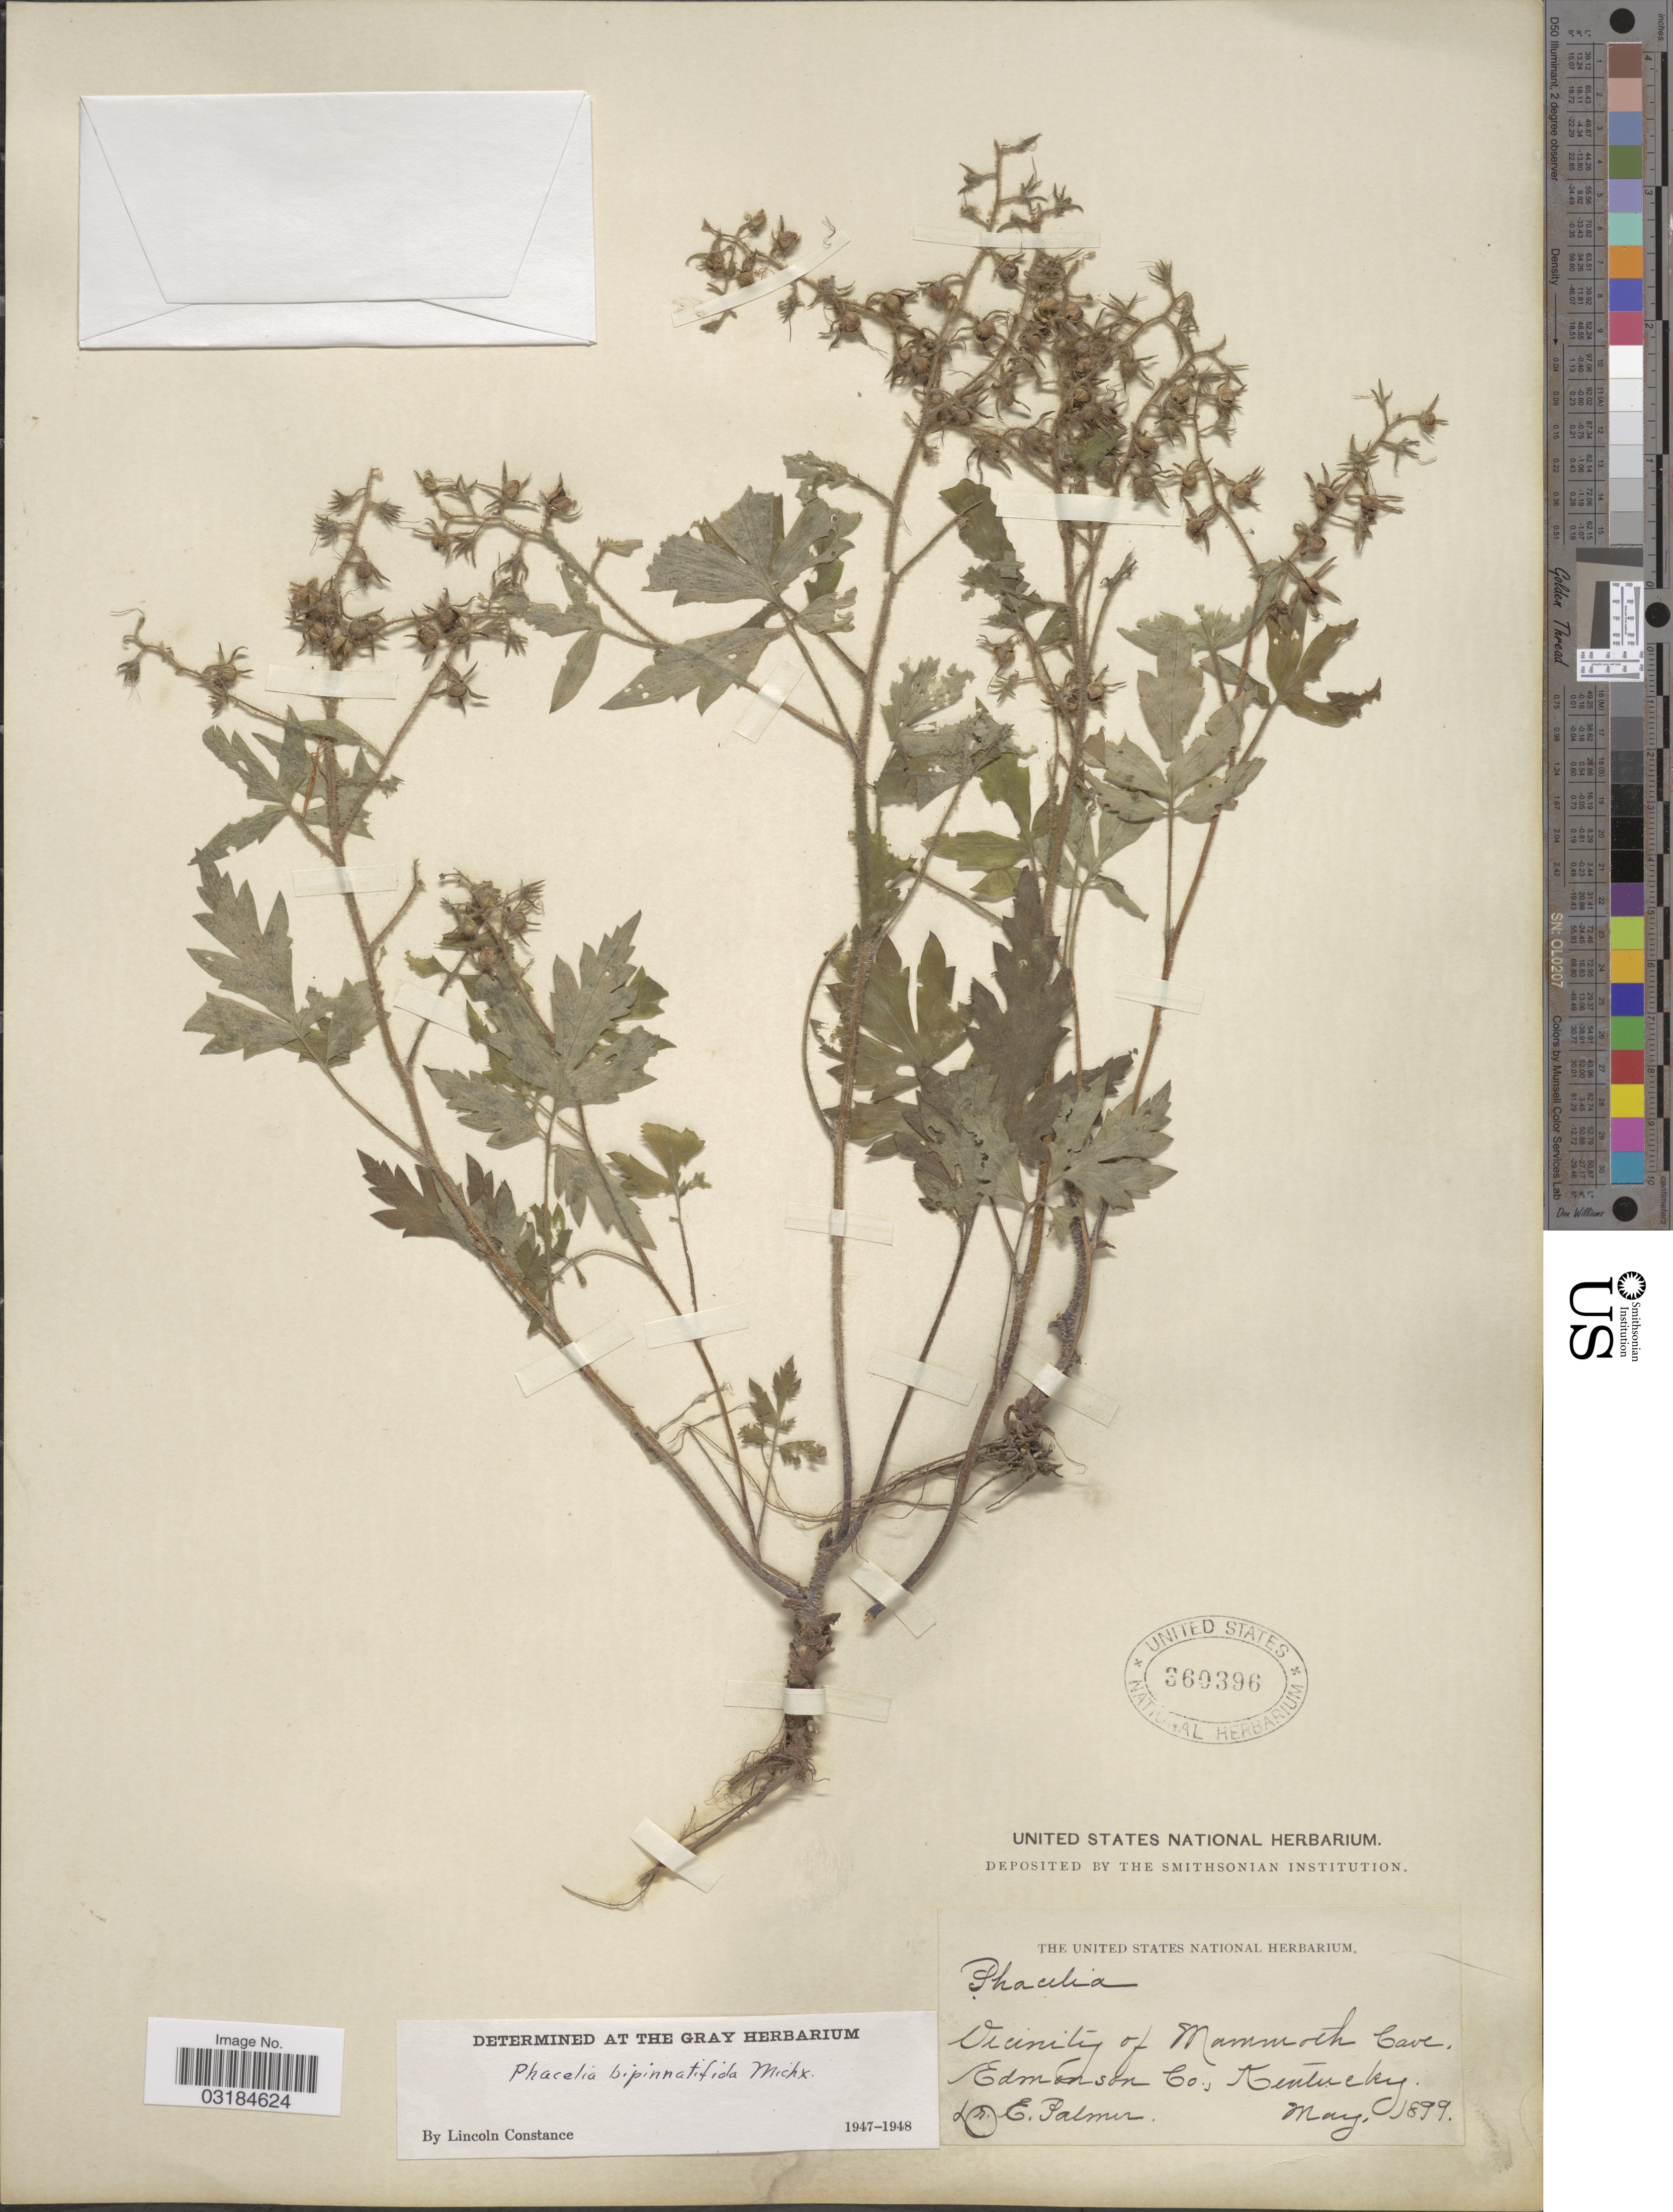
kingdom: Plantae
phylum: Tracheophyta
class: Magnoliopsida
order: Boraginales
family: Hydrophyllaceae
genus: Phacelia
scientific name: Phacelia bipinnatifida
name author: (Atwood) Michx.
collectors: E. Palmer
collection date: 1899-05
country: United States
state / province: Kentucky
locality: Vicinity of Mammoth Cave. Edmonson Co.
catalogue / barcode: US 360396